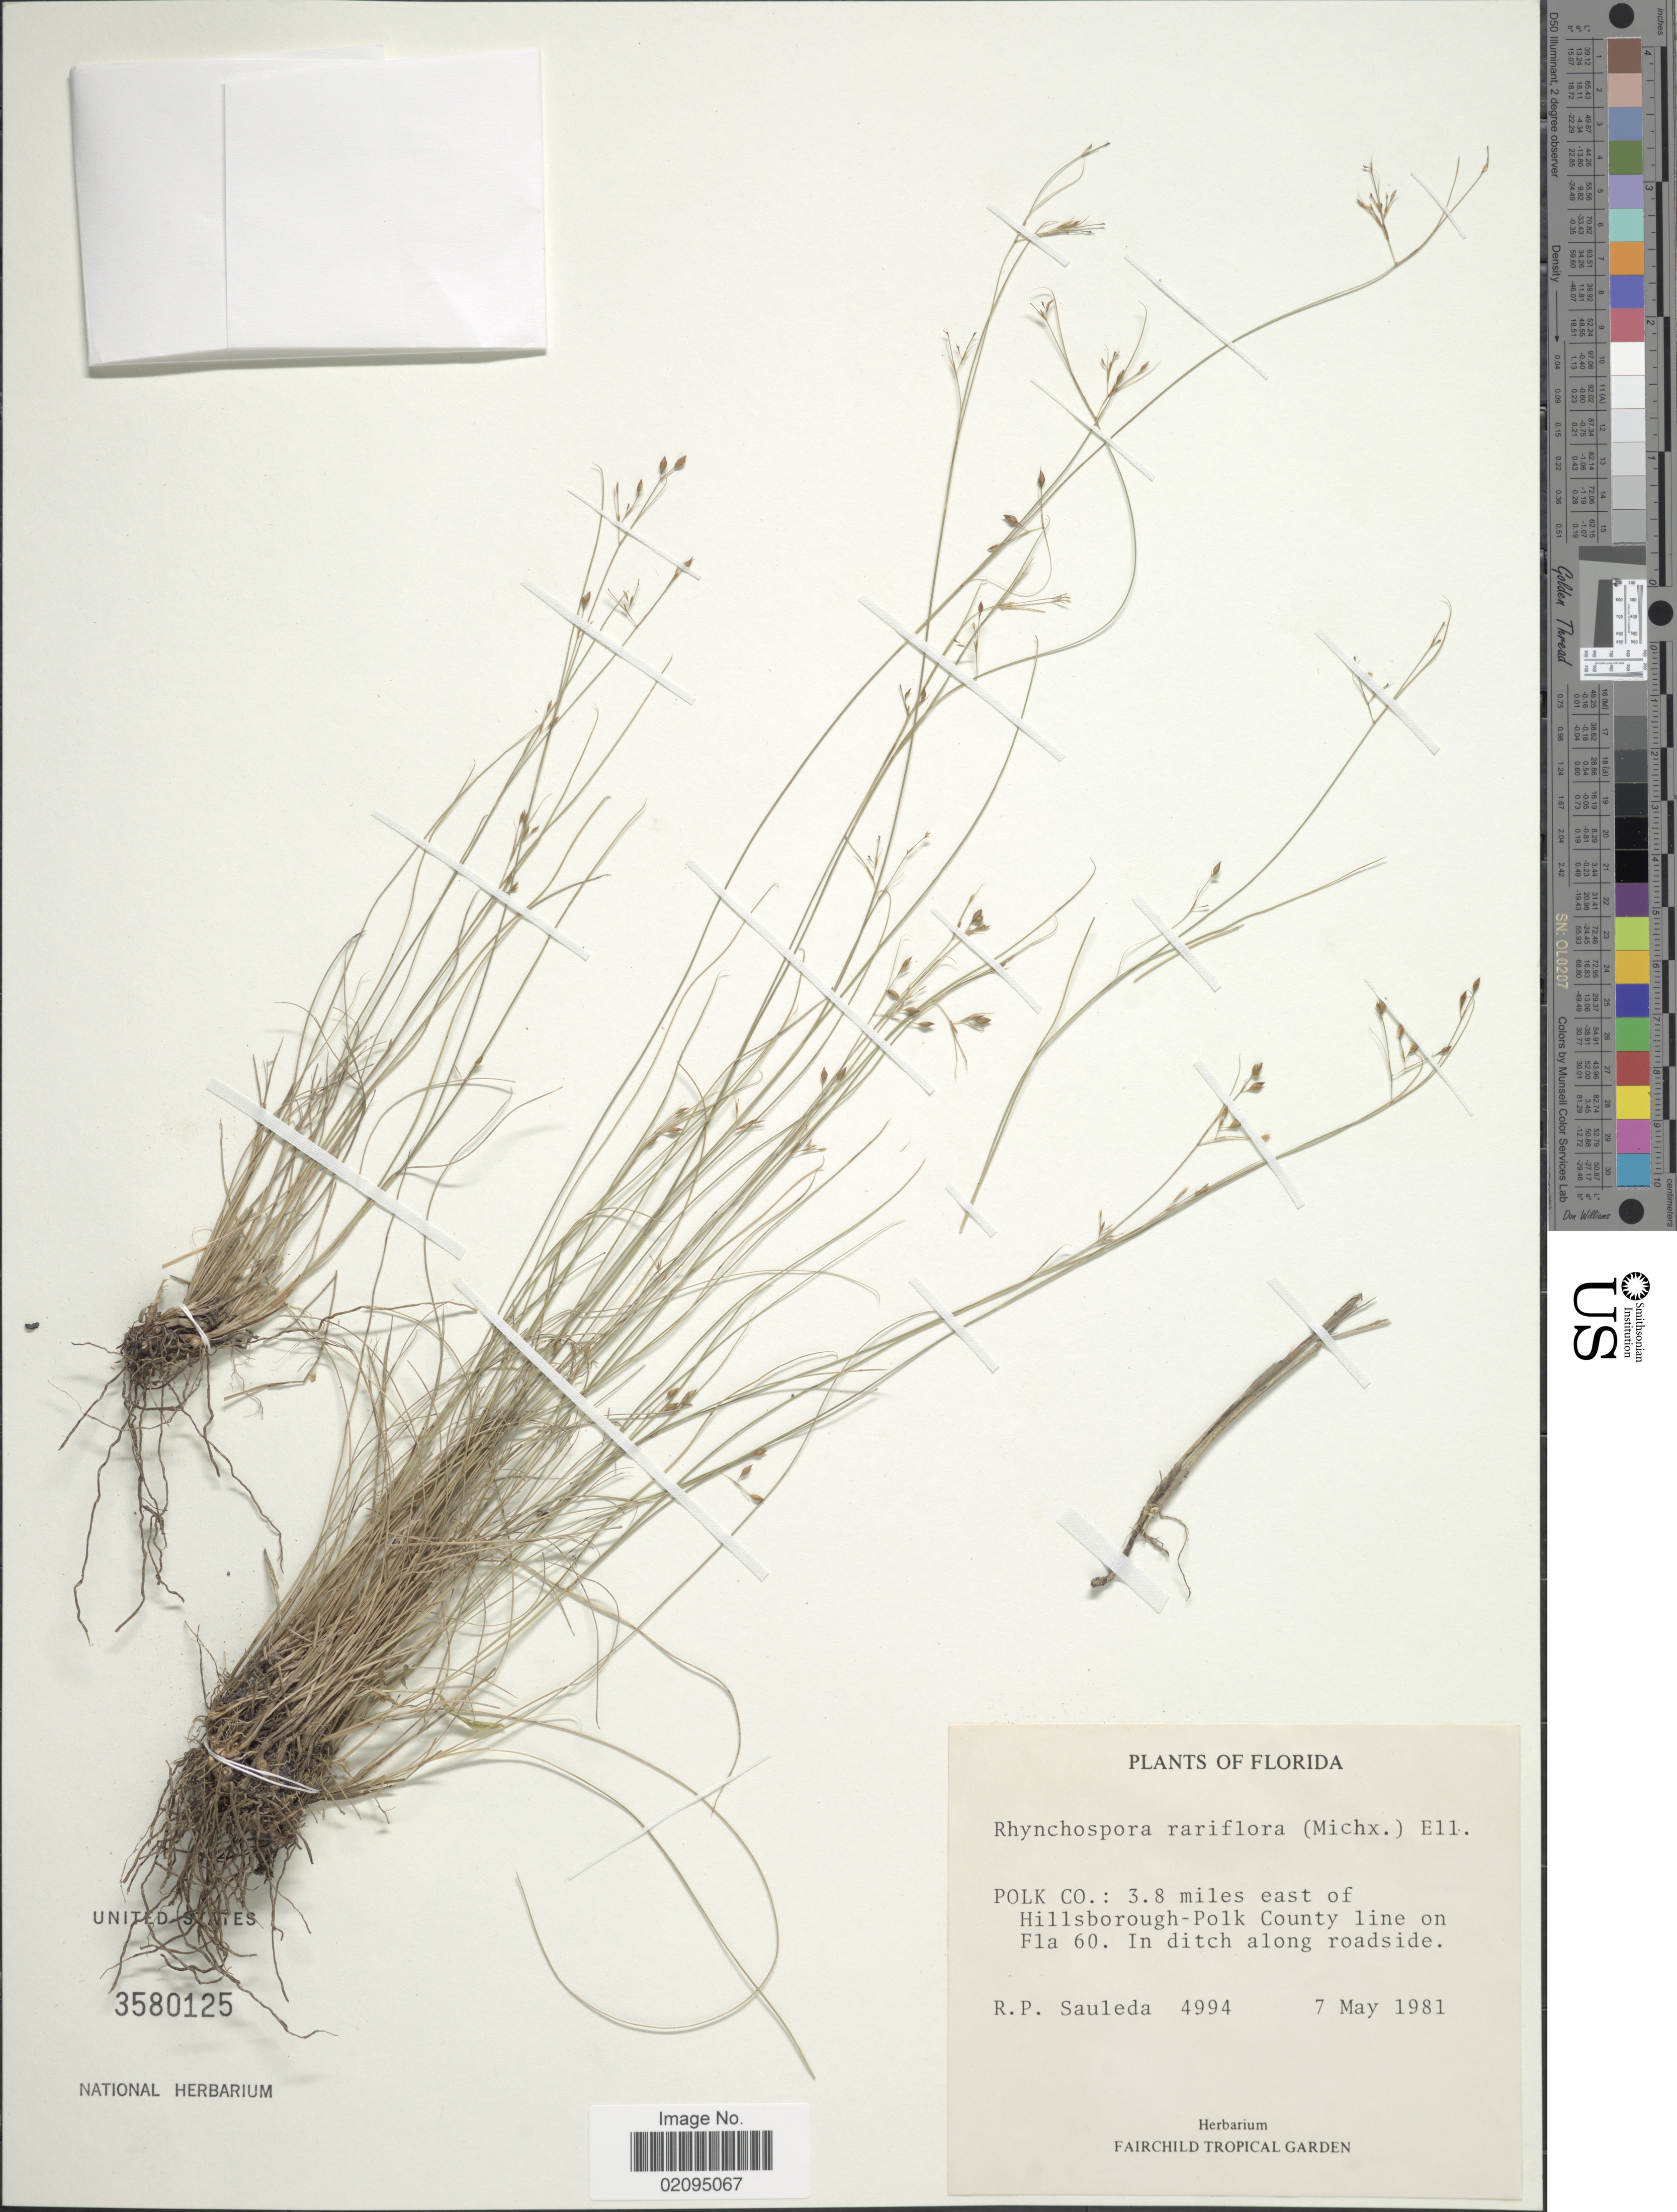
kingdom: Plantae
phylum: Tracheophyta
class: Liliopsida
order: Poales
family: Cyperaceae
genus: Rhynchospora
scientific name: Rhynchospora rariflora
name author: (Michx.) Elliott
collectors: R. Sauleda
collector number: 4994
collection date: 1981-05-07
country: United States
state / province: Florida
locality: Polk Co.: 3.8 miles east of Hillsborough-Polk County line on Fla 60.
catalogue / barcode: US 3580125